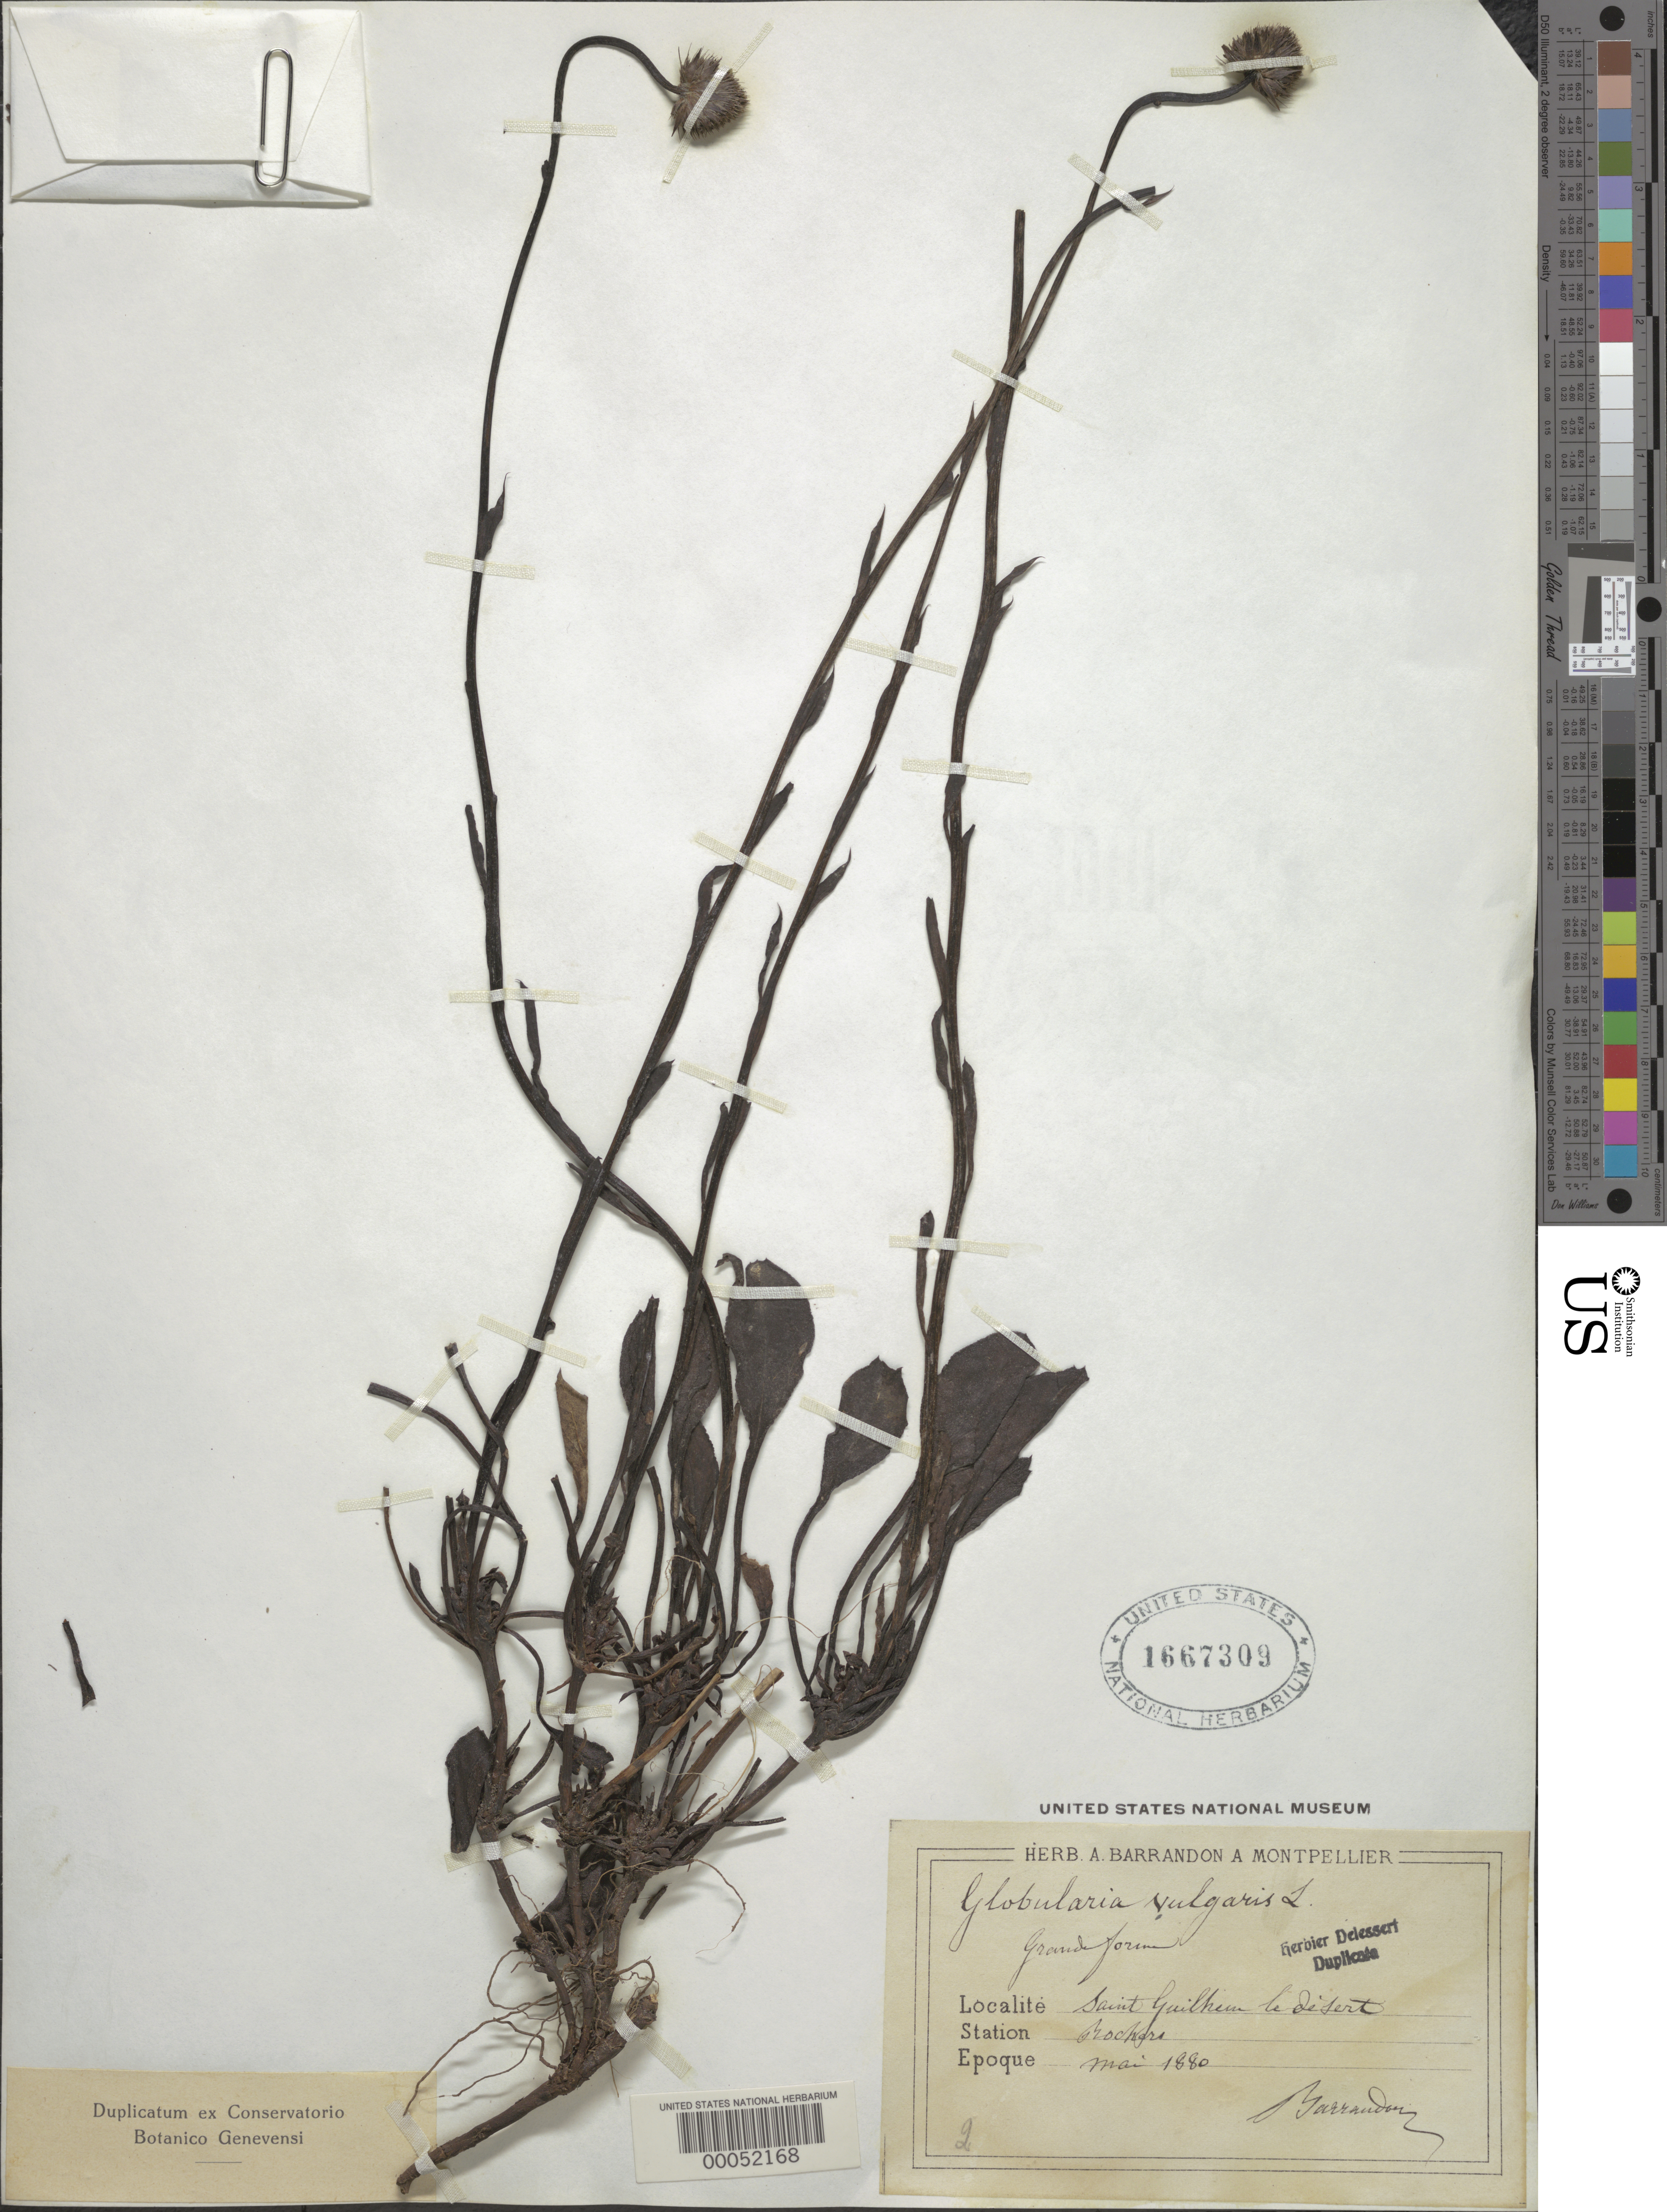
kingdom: Plantae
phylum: Tracheophyta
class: Magnoliopsida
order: Lamiales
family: Plantaginaceae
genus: Globularia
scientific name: Globularia vulgaris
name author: L.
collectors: A. Barrandon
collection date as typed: May 1880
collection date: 1880-05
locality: Saint guilhim le desert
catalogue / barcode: US 1667309